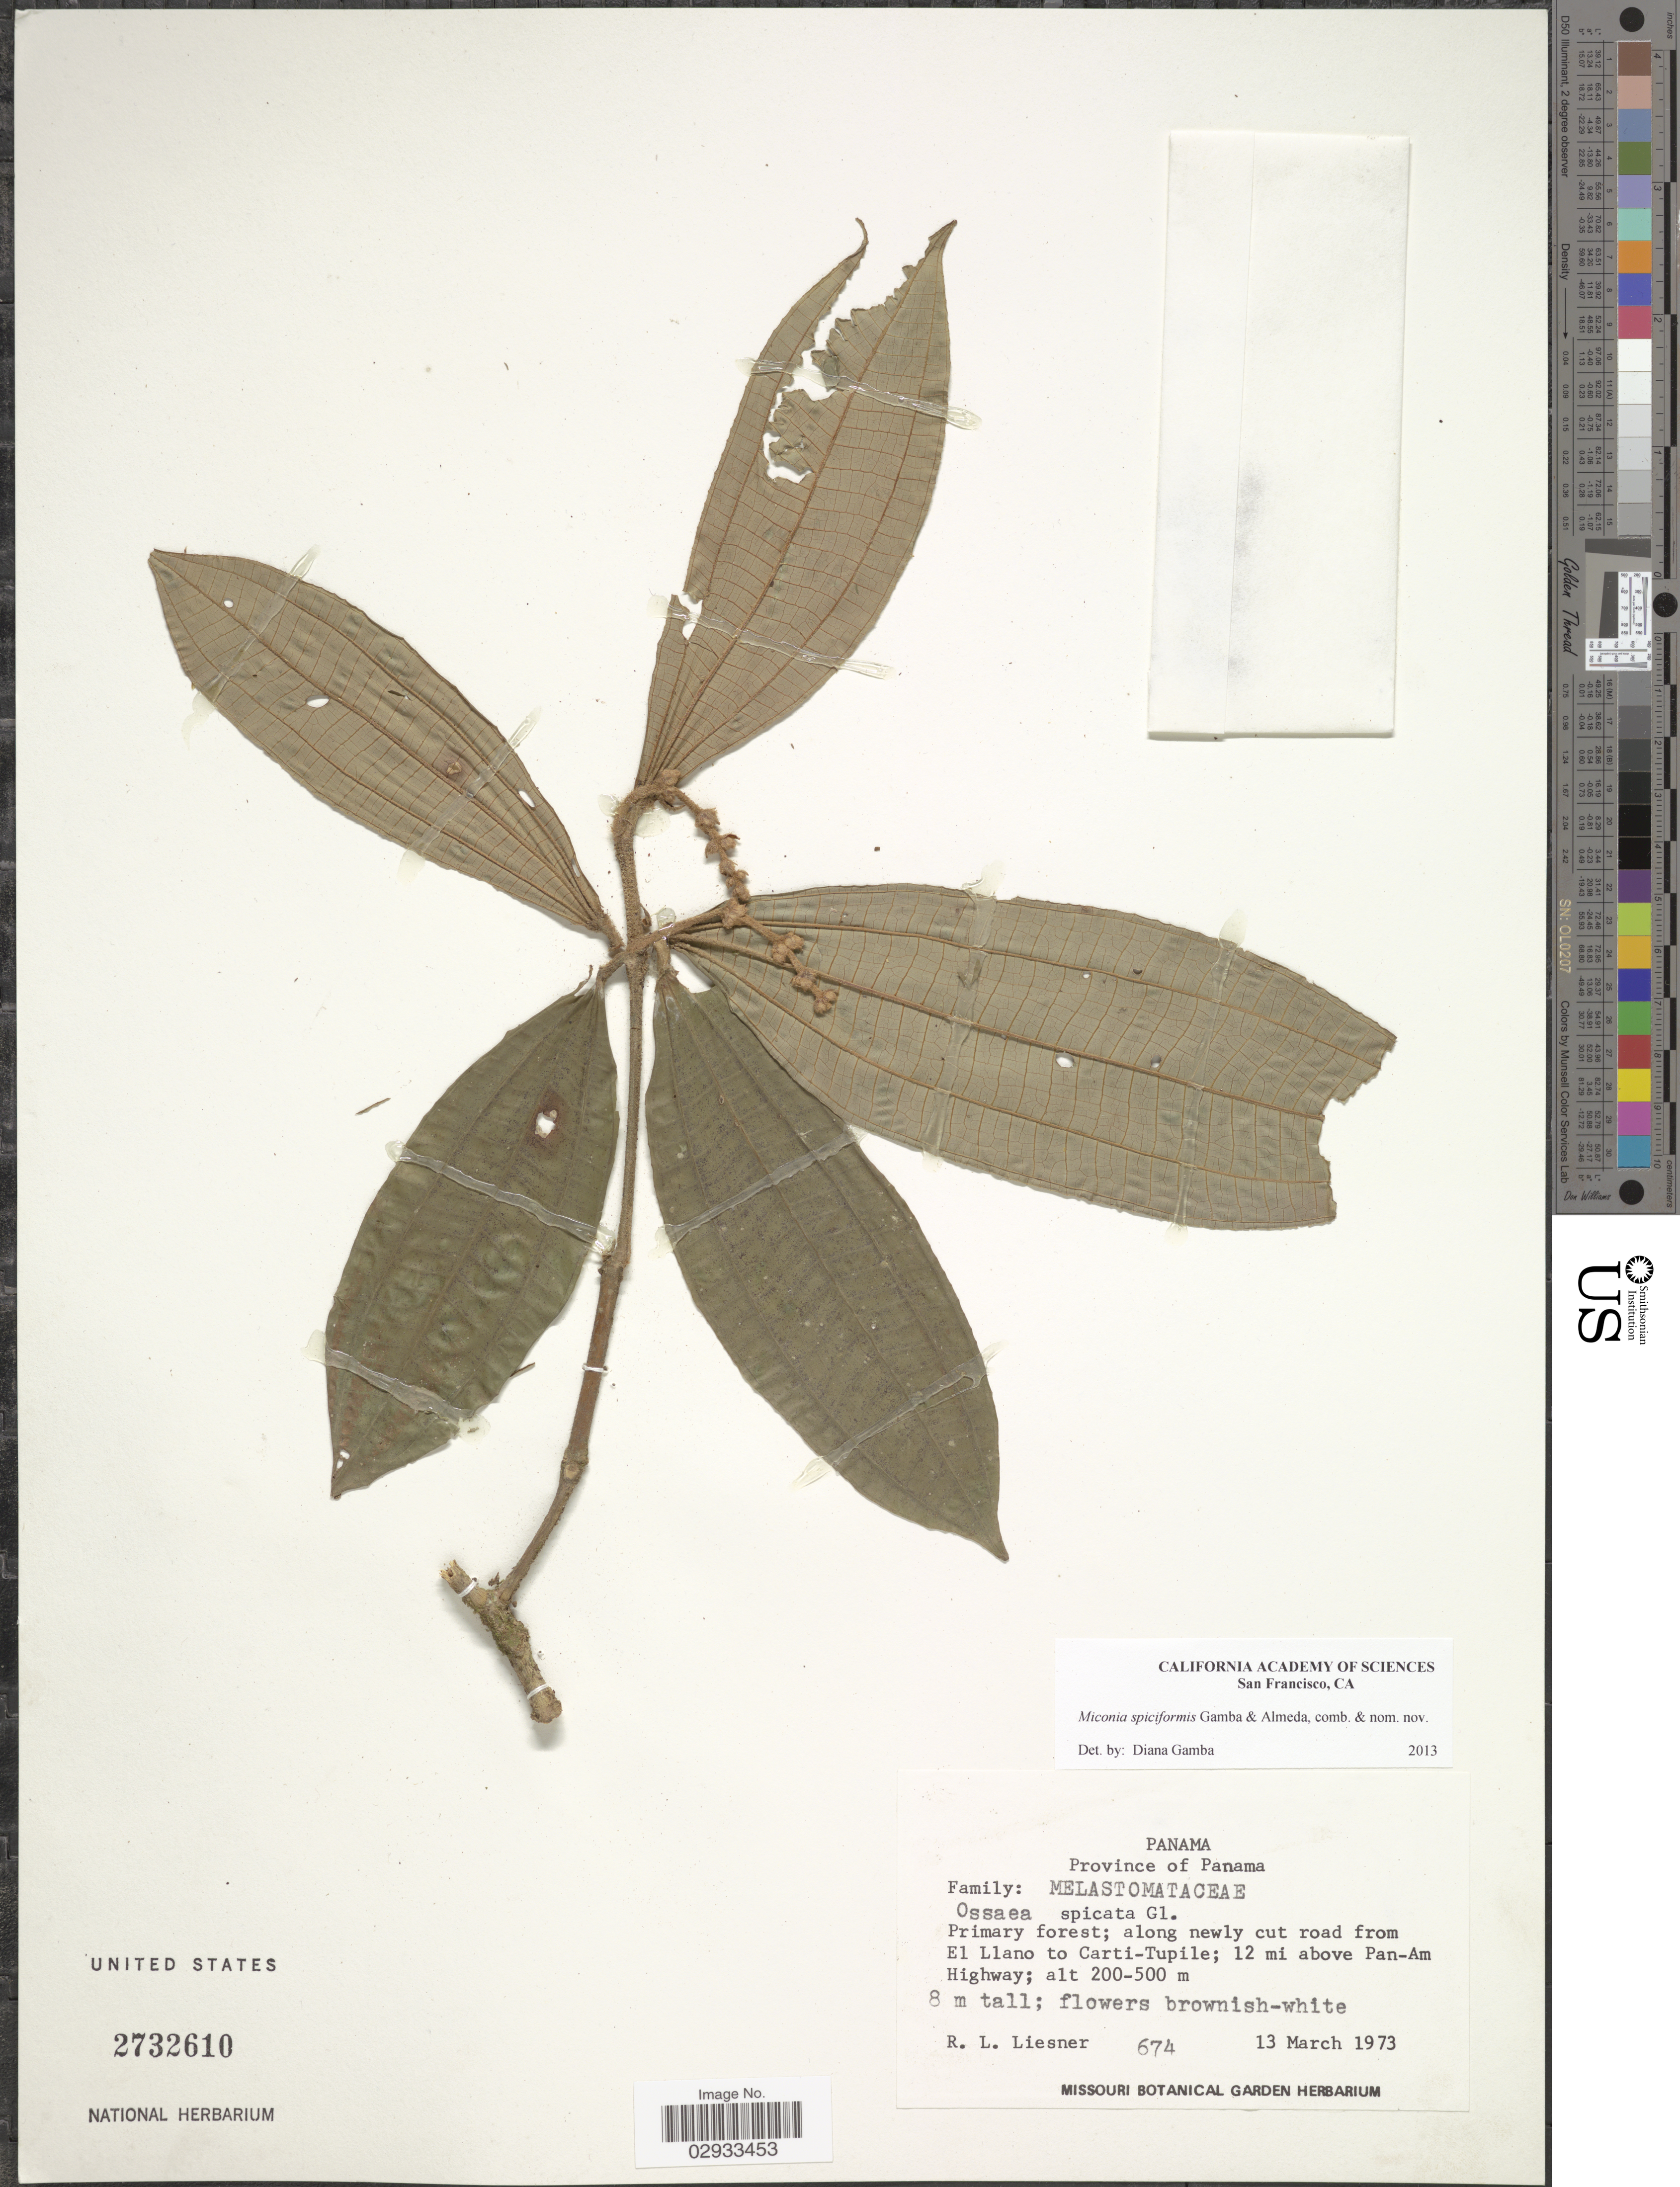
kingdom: Plantae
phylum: Tracheophyta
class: Magnoliopsida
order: Myrtales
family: Melastomataceae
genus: Miconia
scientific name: Miconia spiciformis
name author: Gamba & Almeda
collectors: R. L. Liesner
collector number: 674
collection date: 1973-03-13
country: Panama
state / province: Panamá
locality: Along newly cut road from El Llano to Carti-Tupile; 12 mi above Pan-Am Highway.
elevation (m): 200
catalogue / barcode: US 2732610